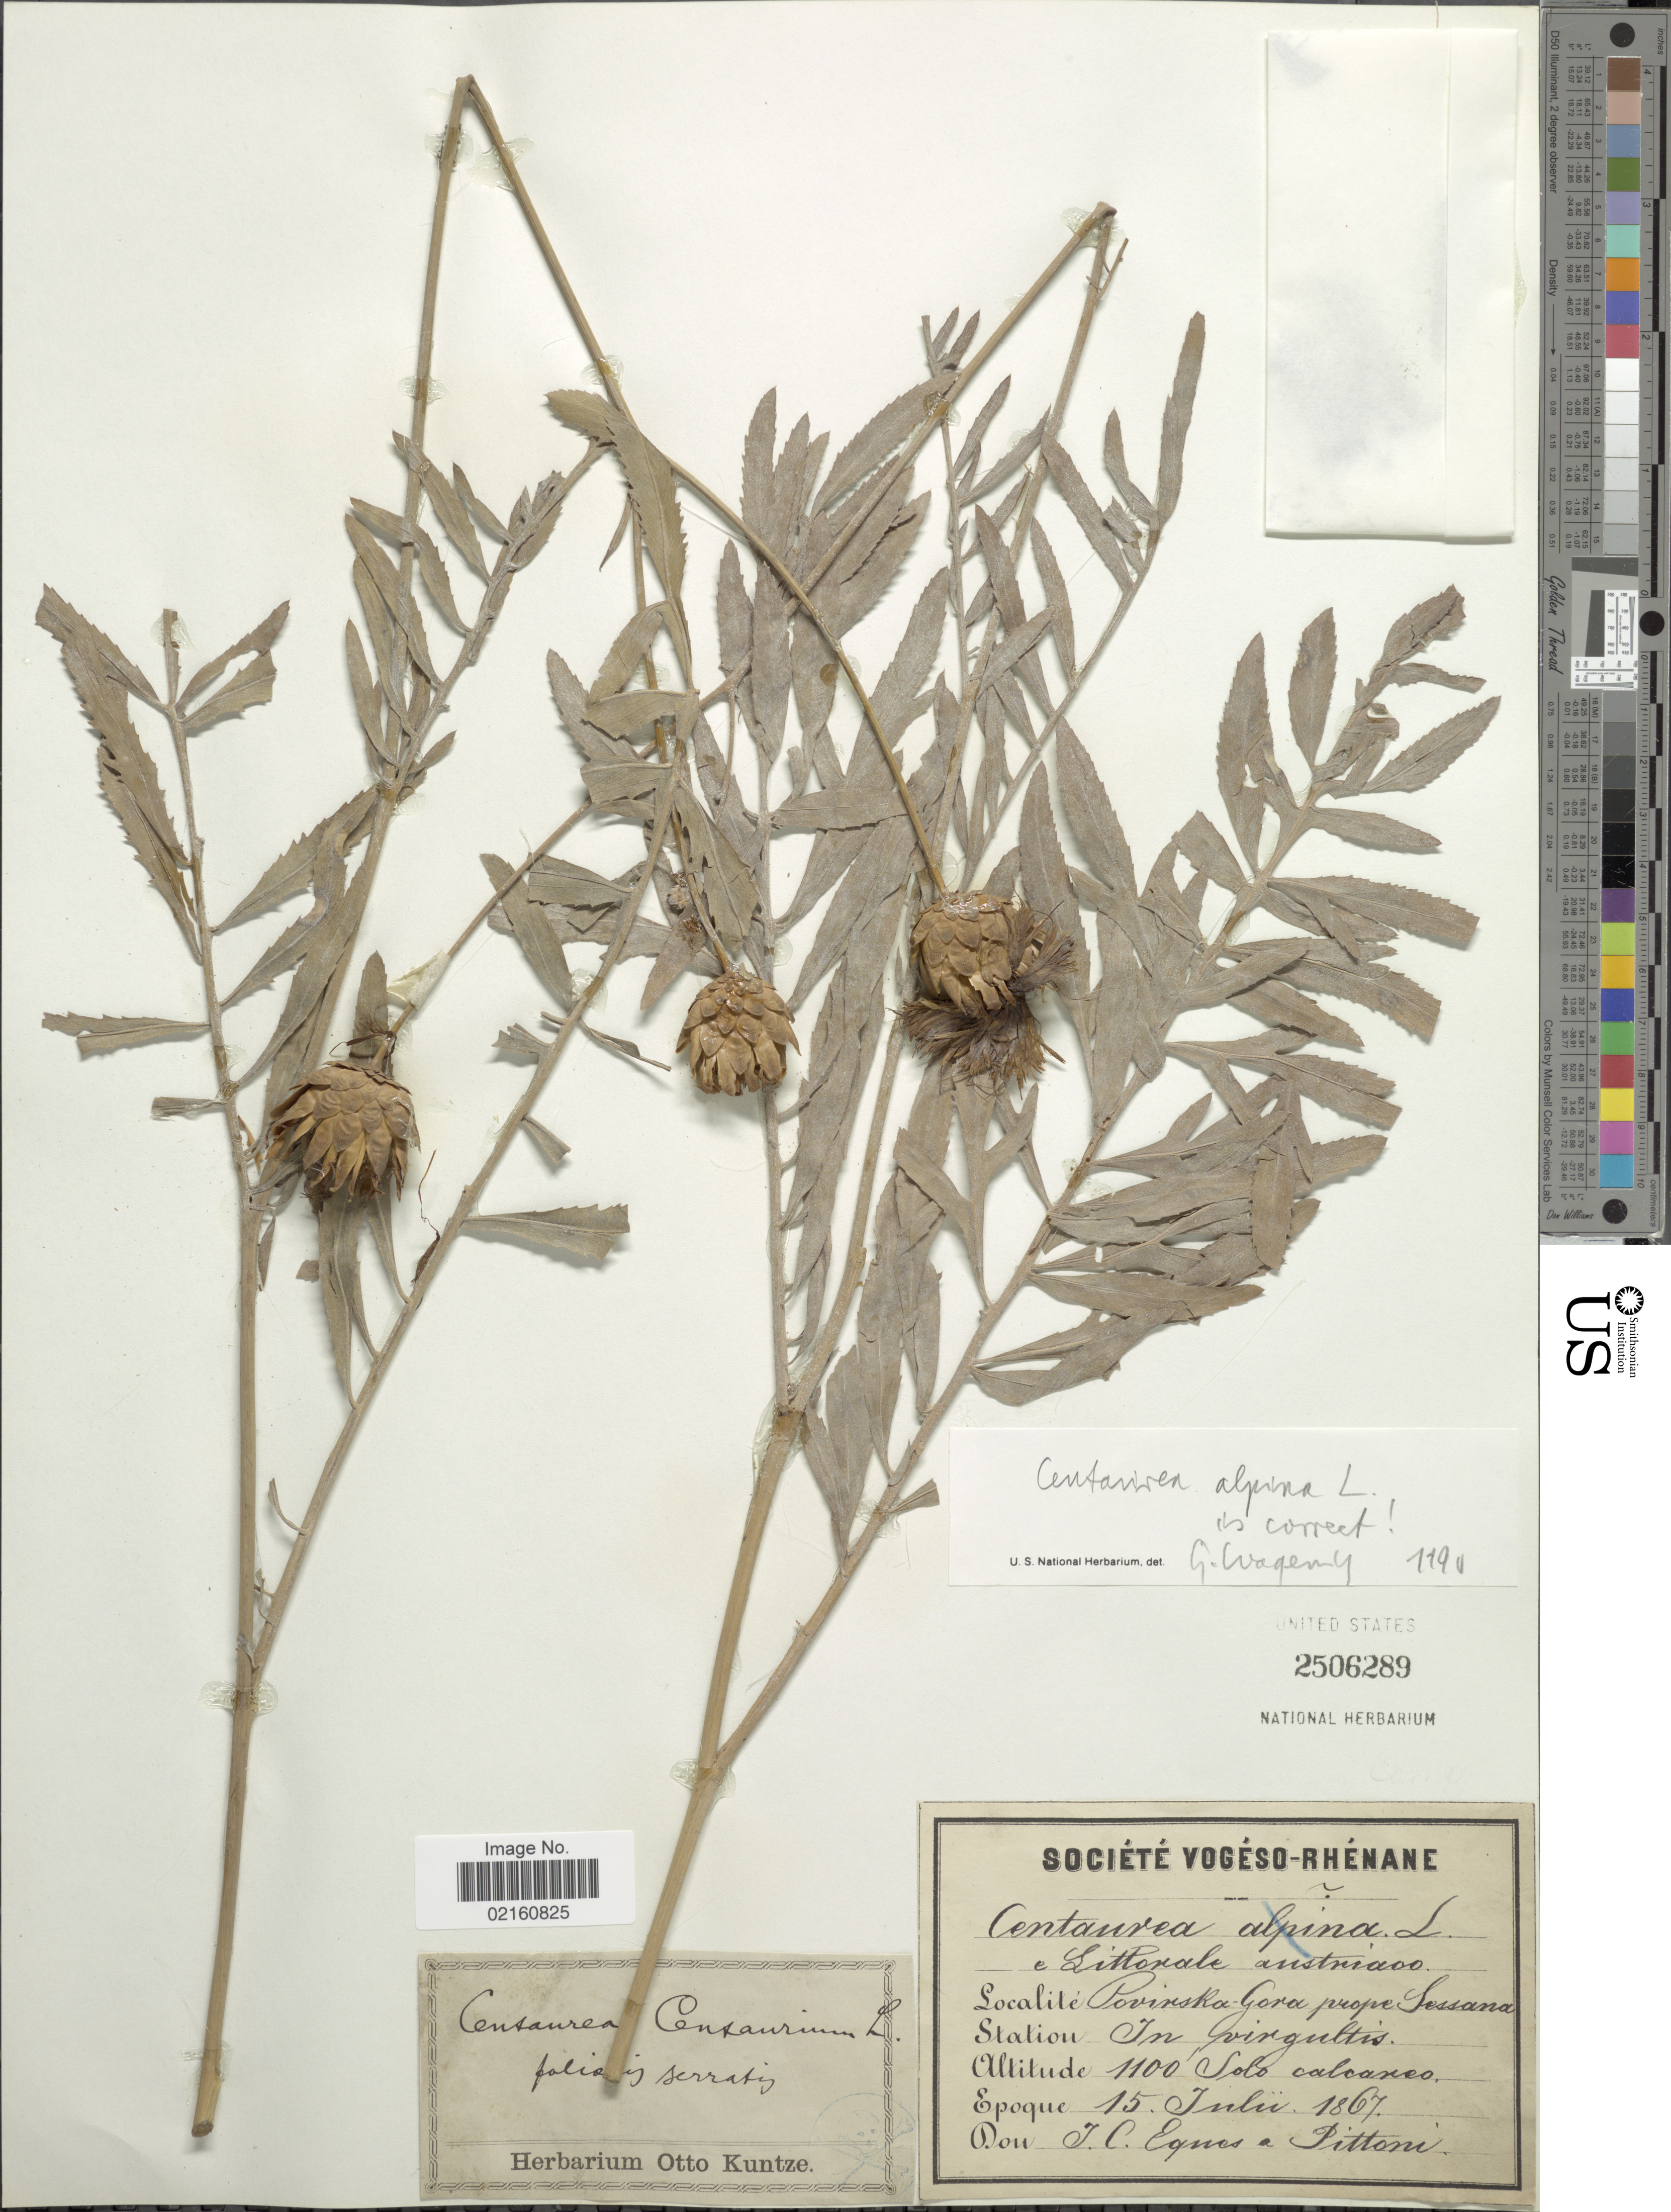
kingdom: Plantae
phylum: Tracheophyta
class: Magnoliopsida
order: Asterales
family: Asteraceae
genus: Rhaponticoides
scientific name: Rhaponticoides alpina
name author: (L.) M.V.Agab. & Greuter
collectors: J. Pittoni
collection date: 1867-07-15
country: Austria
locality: Societe Vogeso-Rhenane, Povinska-Gora, prope Sessana [interpreted]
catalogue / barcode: US 2506289